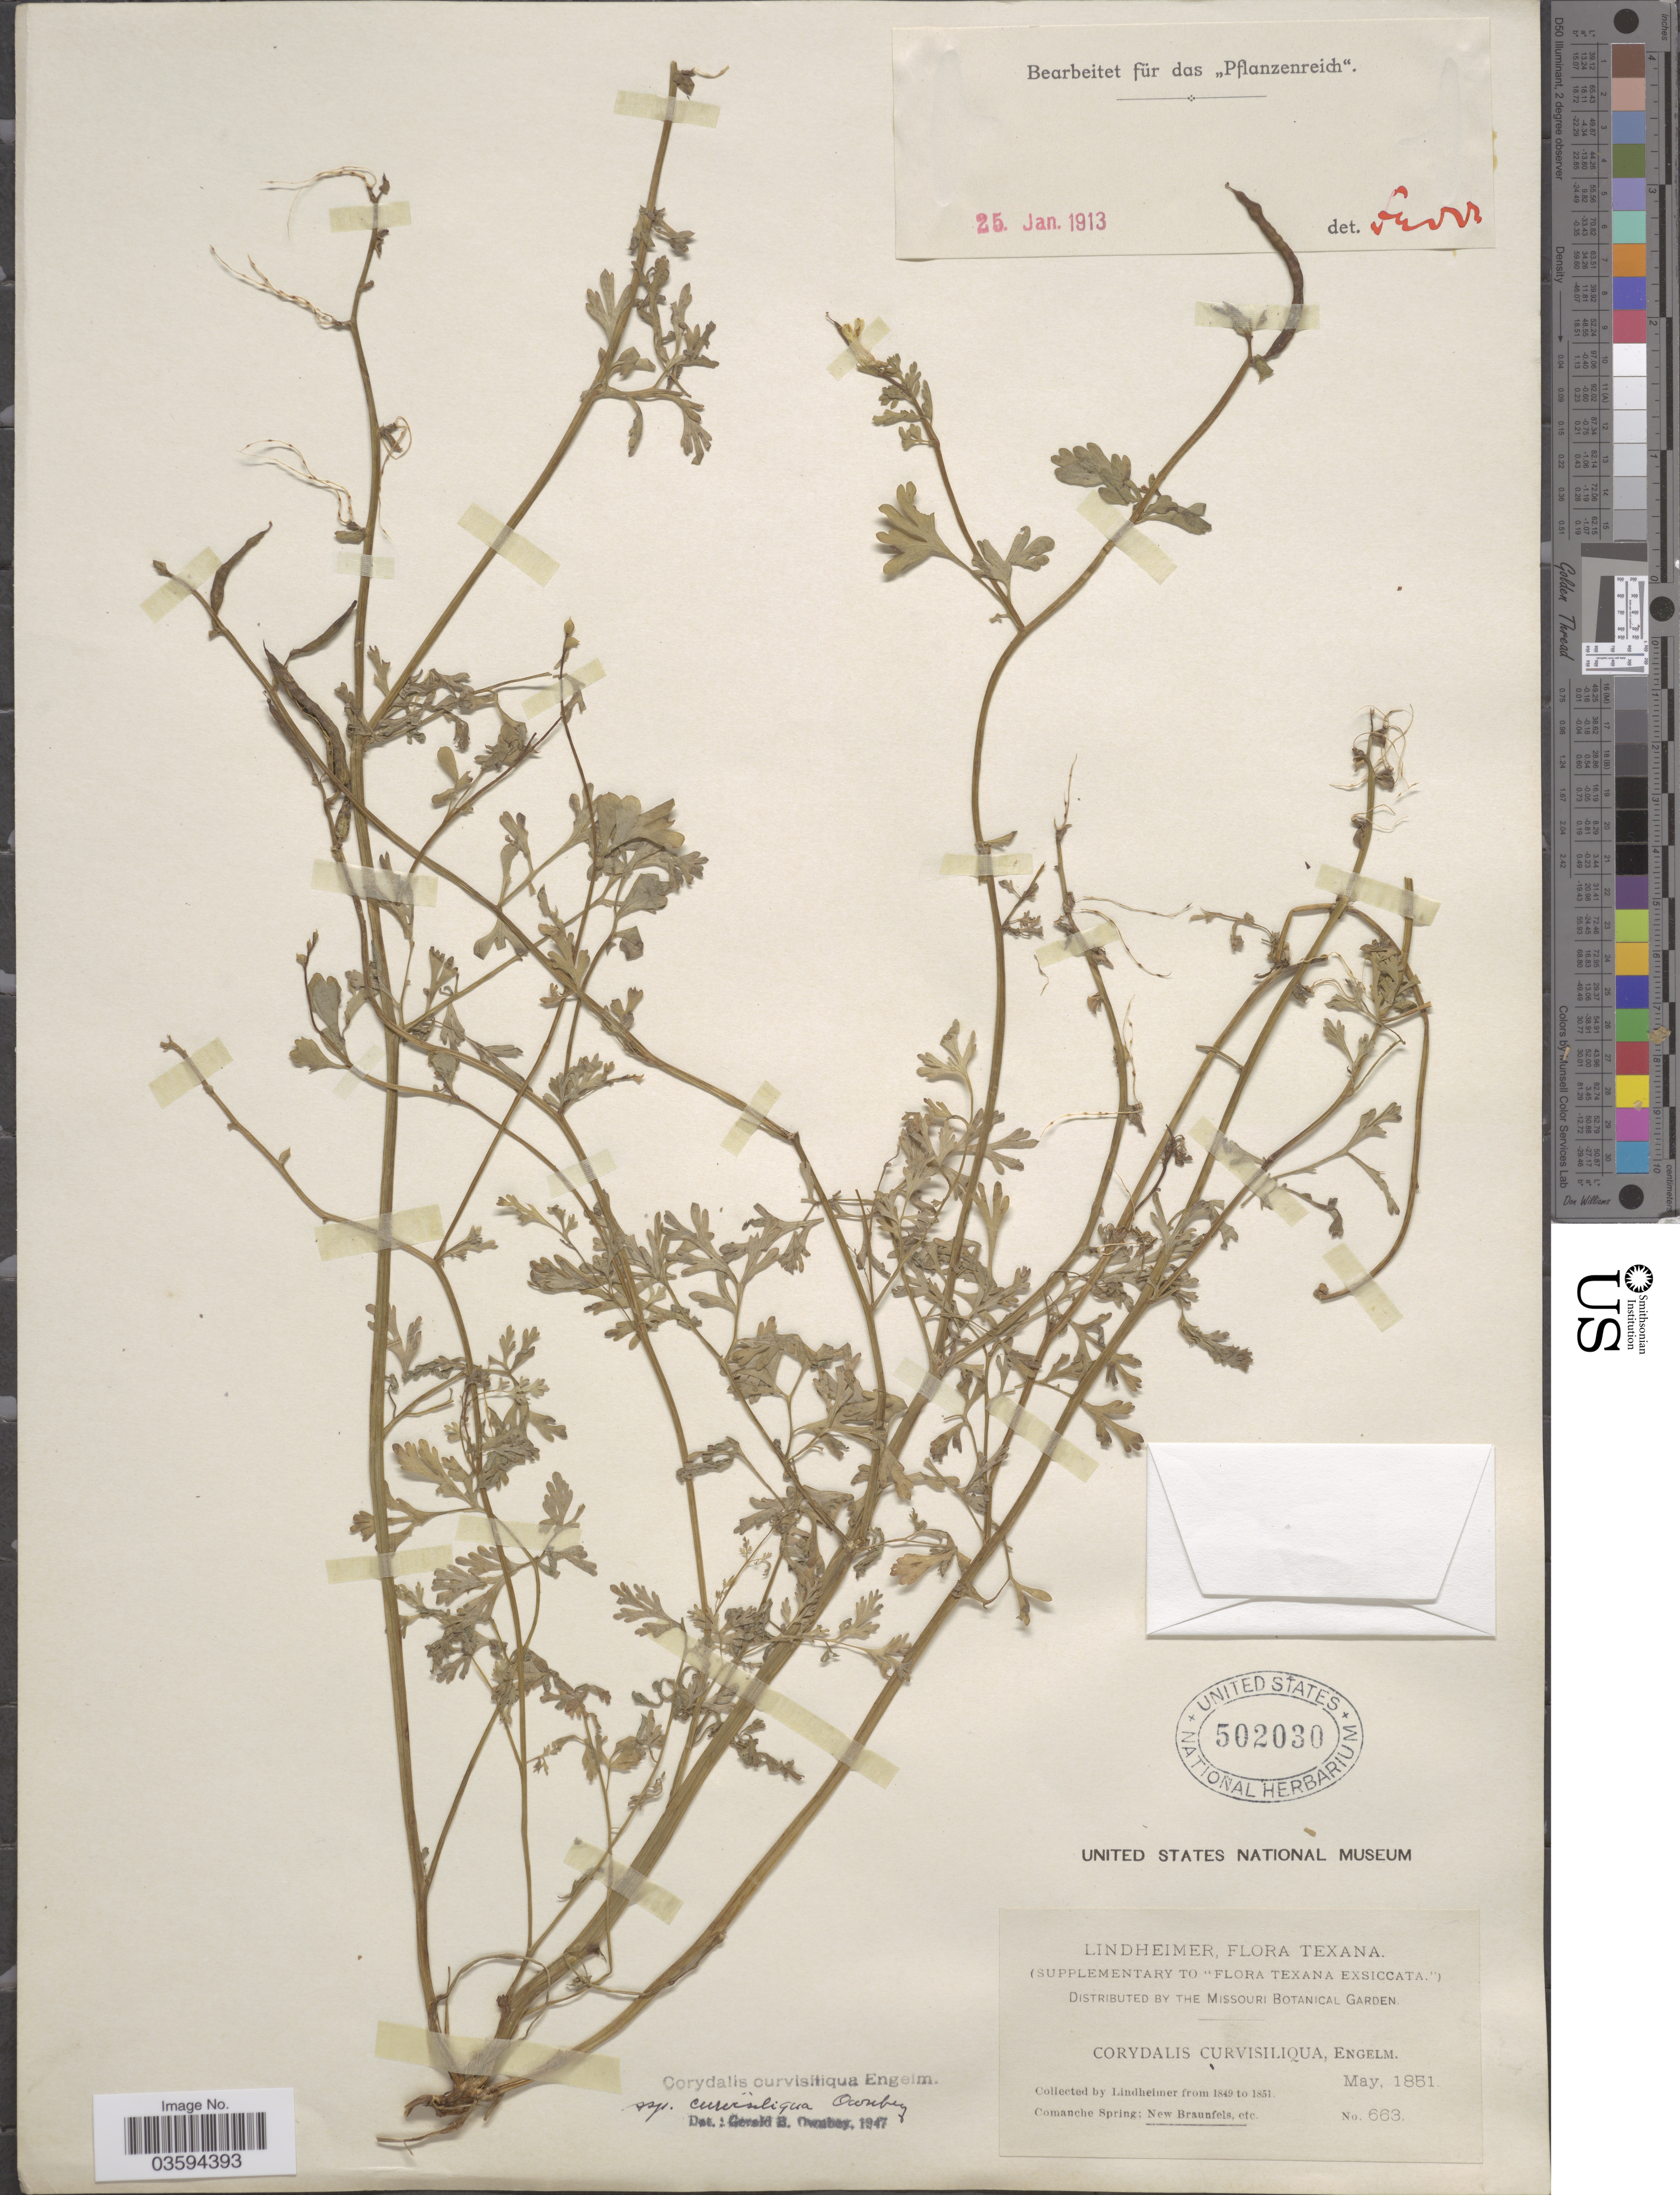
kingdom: Plantae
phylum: Tracheophyta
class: Magnoliopsida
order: Ranunculales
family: Papaveraceae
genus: Corydalis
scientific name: Corydalis curvisiliqua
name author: (A. Gray) Engelm. ex A. Gray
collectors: -. Lindheimer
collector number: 663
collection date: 1851-05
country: United States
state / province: Texas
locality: Comanche Spring; New Braunfels, etc.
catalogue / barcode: US 502030